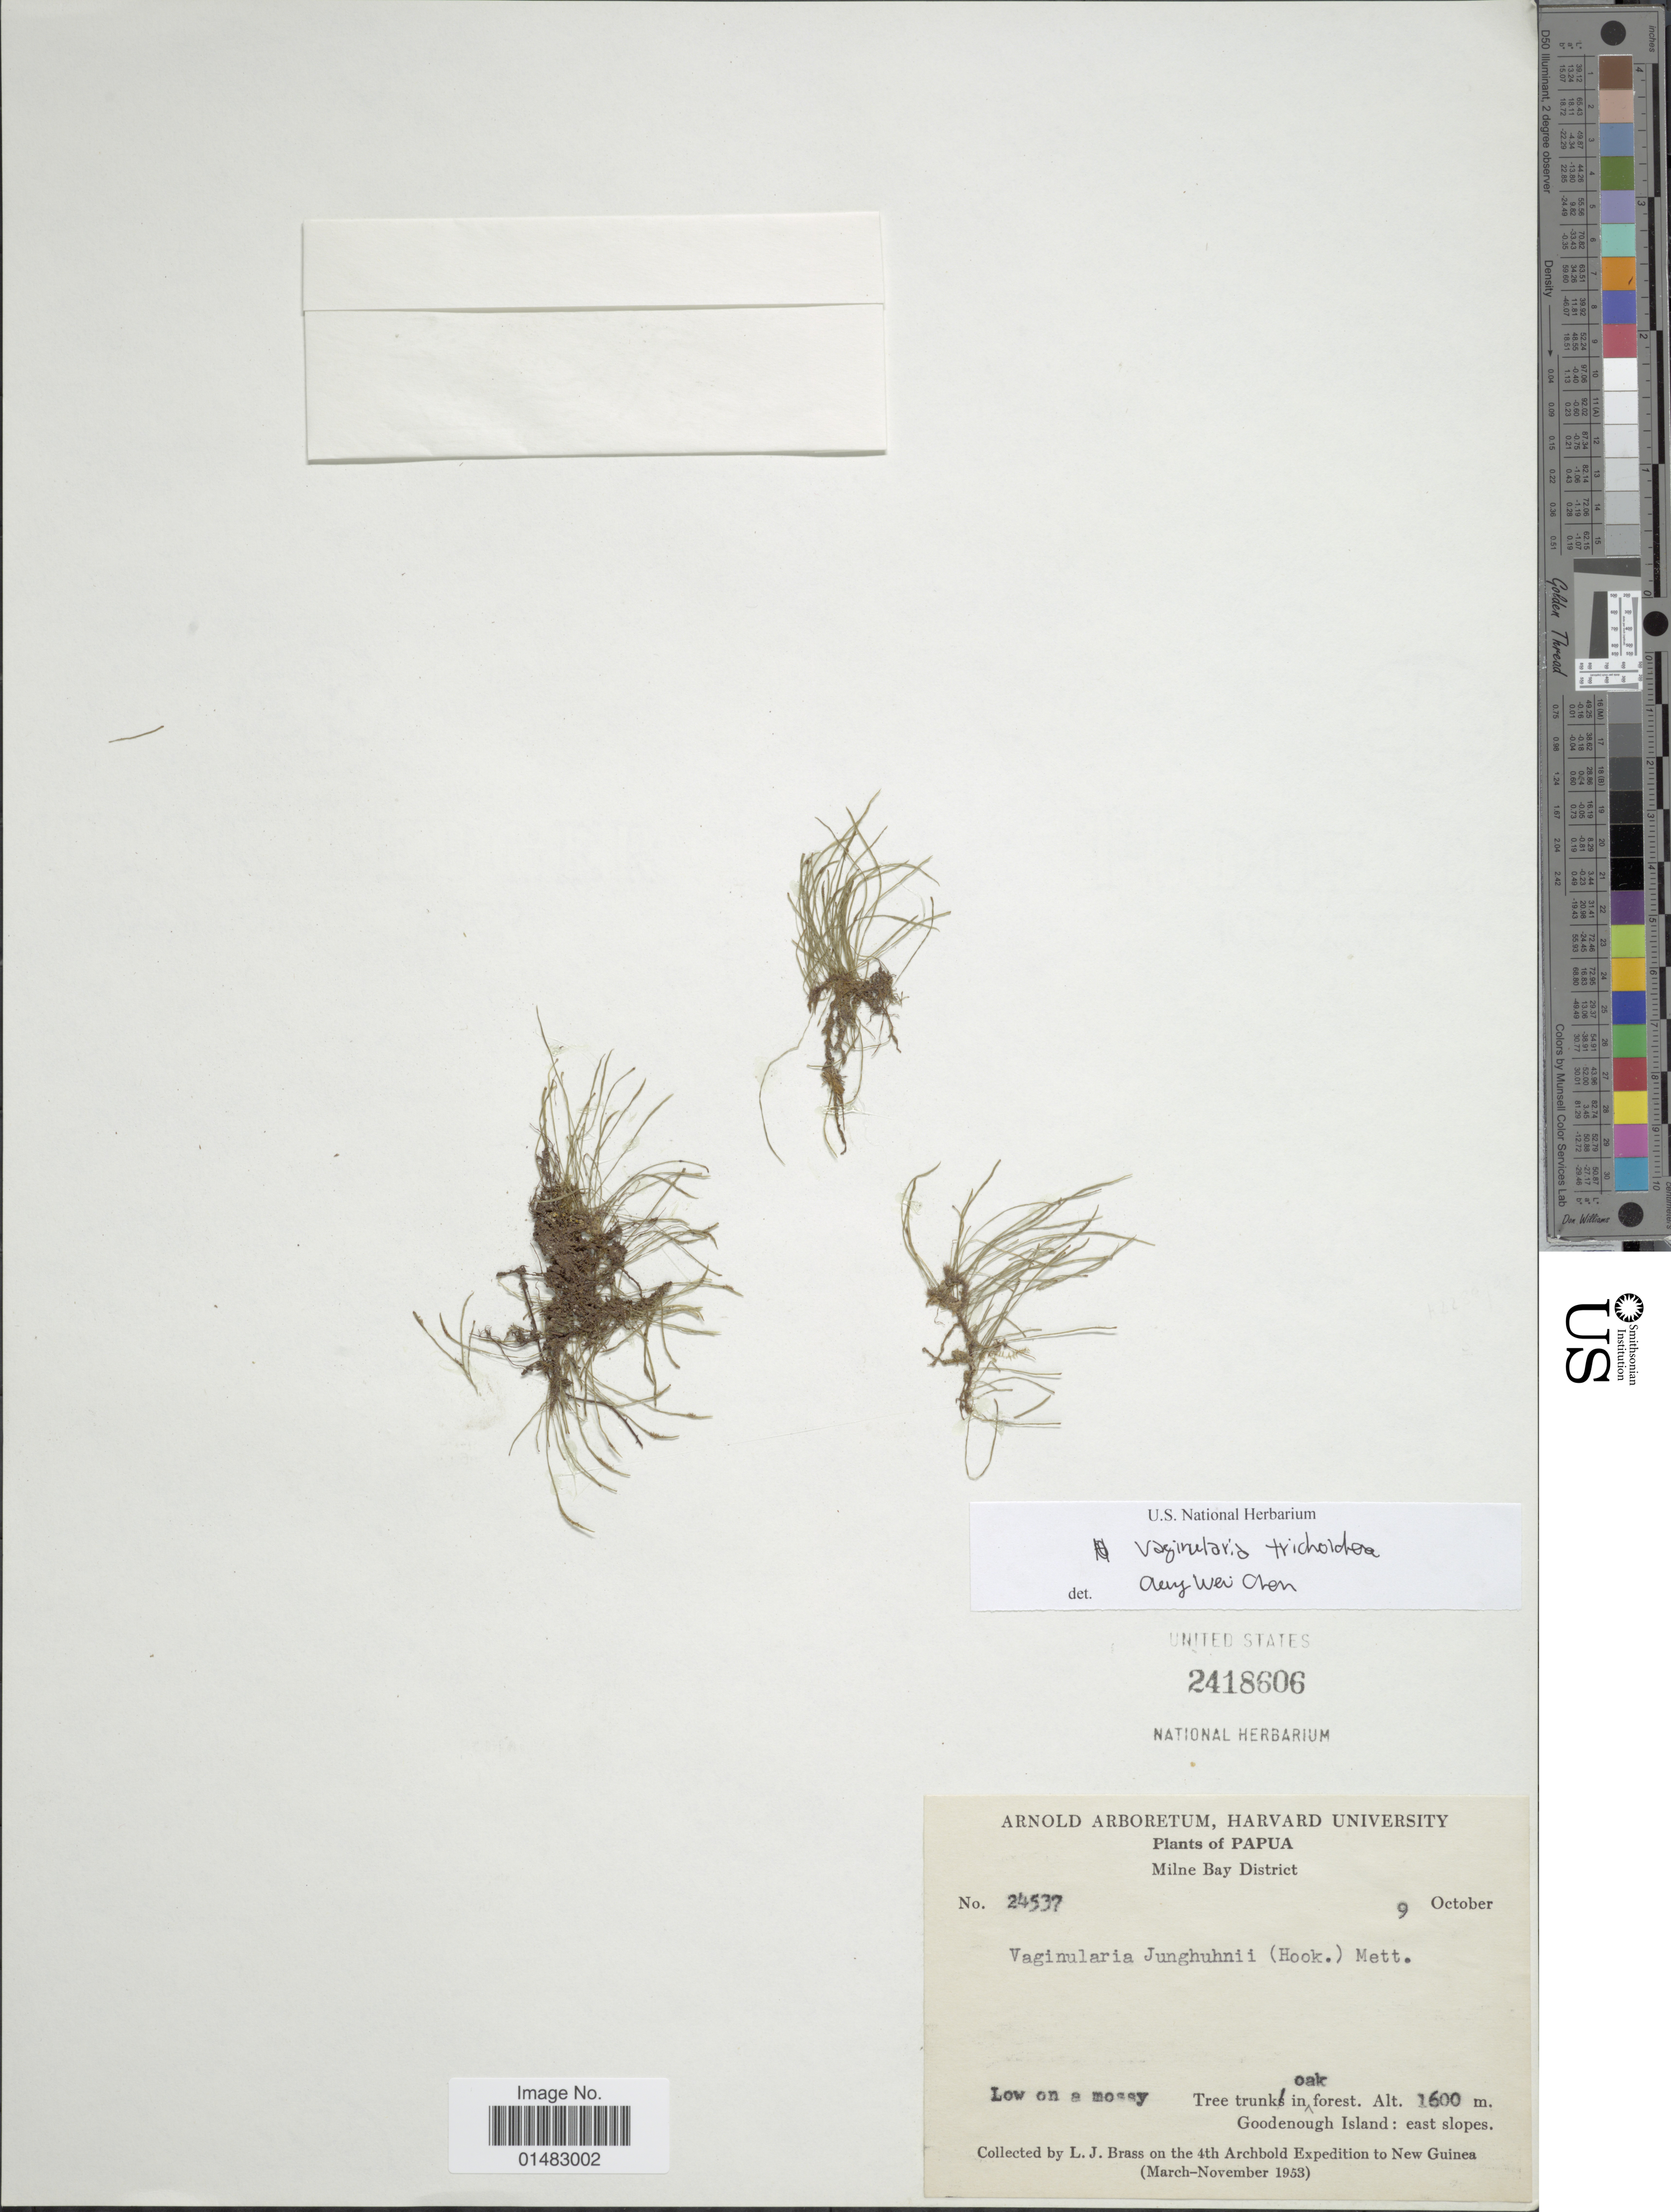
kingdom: Plantae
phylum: Tracheophyta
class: Polypodiopsida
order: Polypodiales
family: Pteridaceae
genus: Monogramma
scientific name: Monogramma trichoidea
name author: (Fée) Hook. & Baker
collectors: L. J. Brass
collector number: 24537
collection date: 1953-10-09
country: Papua New Guinea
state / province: Milne Bay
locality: Goodenough Island: east slopes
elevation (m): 1600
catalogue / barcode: US 2418606